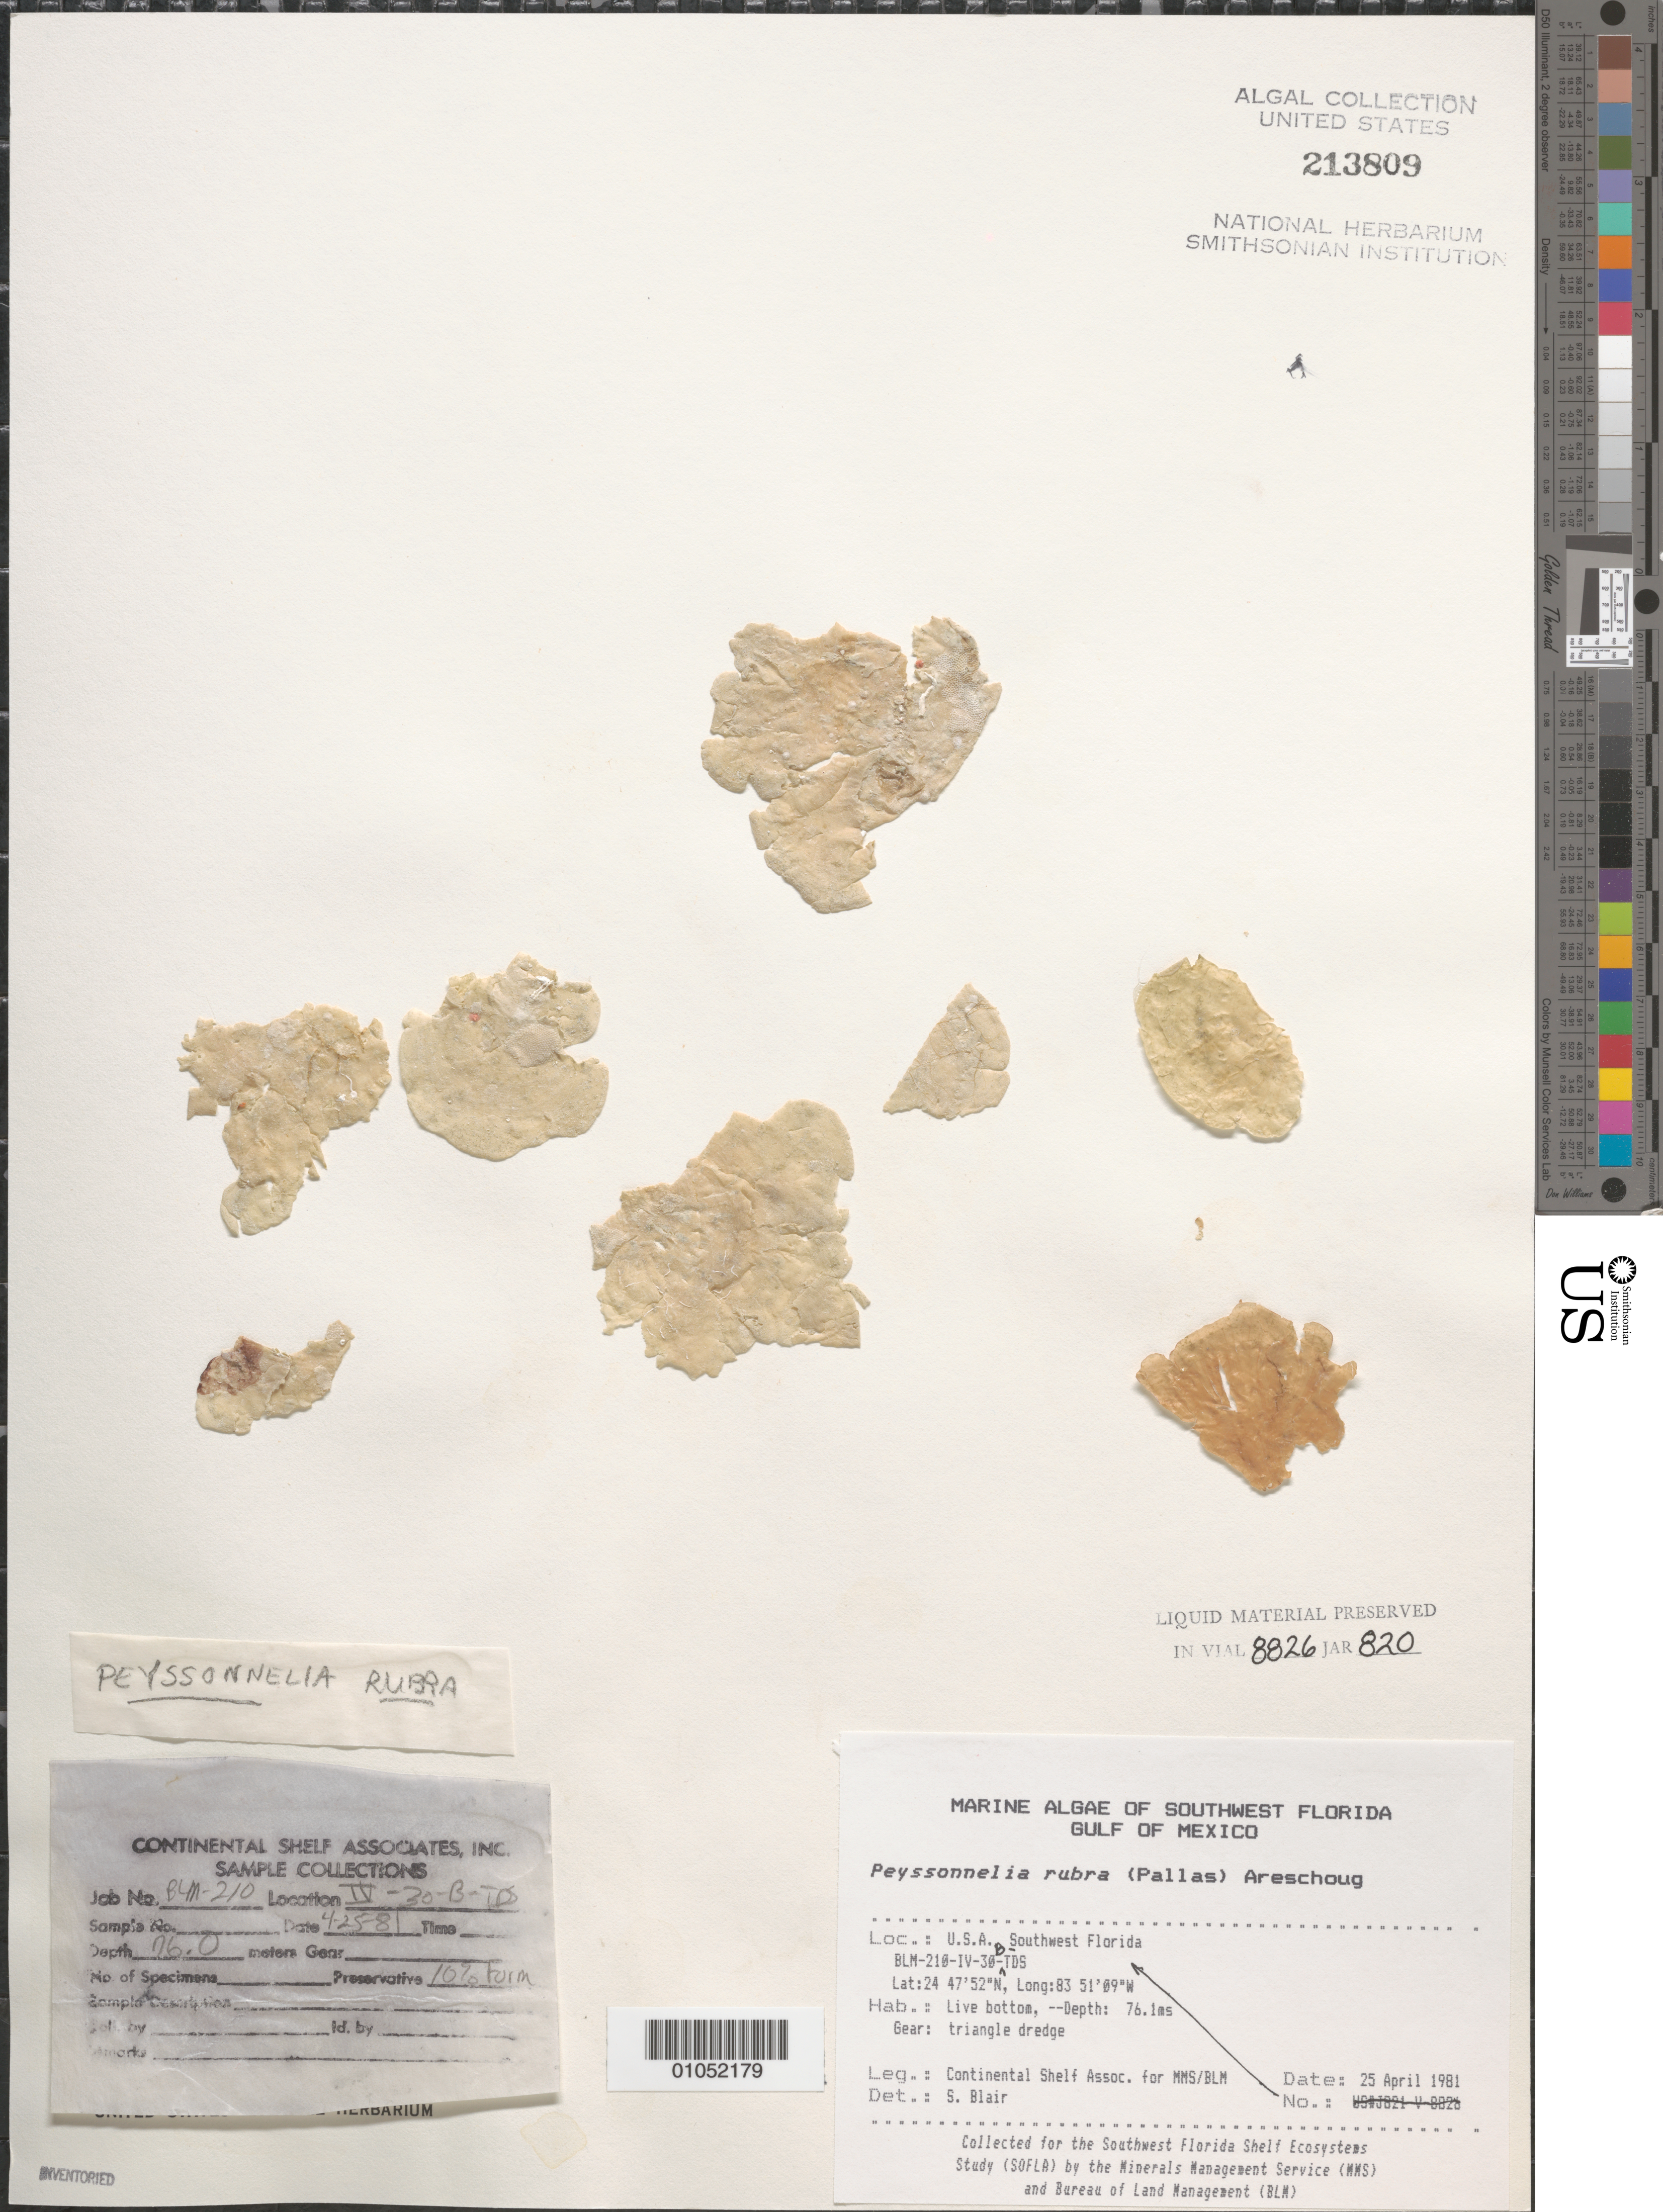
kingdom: Plantae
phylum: Rhodophyta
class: Florideophyceae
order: Peyssonneliales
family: Peyssonneliaceae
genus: Peyssonnelia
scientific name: Peyssonnelia rubra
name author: (Grev.) J. Agardh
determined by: Blair, S. M.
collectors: Continental Shelf Associates for the MMS/BLM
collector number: BLM-210-IV-30-B-TDS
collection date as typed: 25 Apr 1981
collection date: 1981-04-25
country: United States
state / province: Florida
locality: Gulf of Mexico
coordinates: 24 47'25"N, 83 51'09"W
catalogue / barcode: US 213809